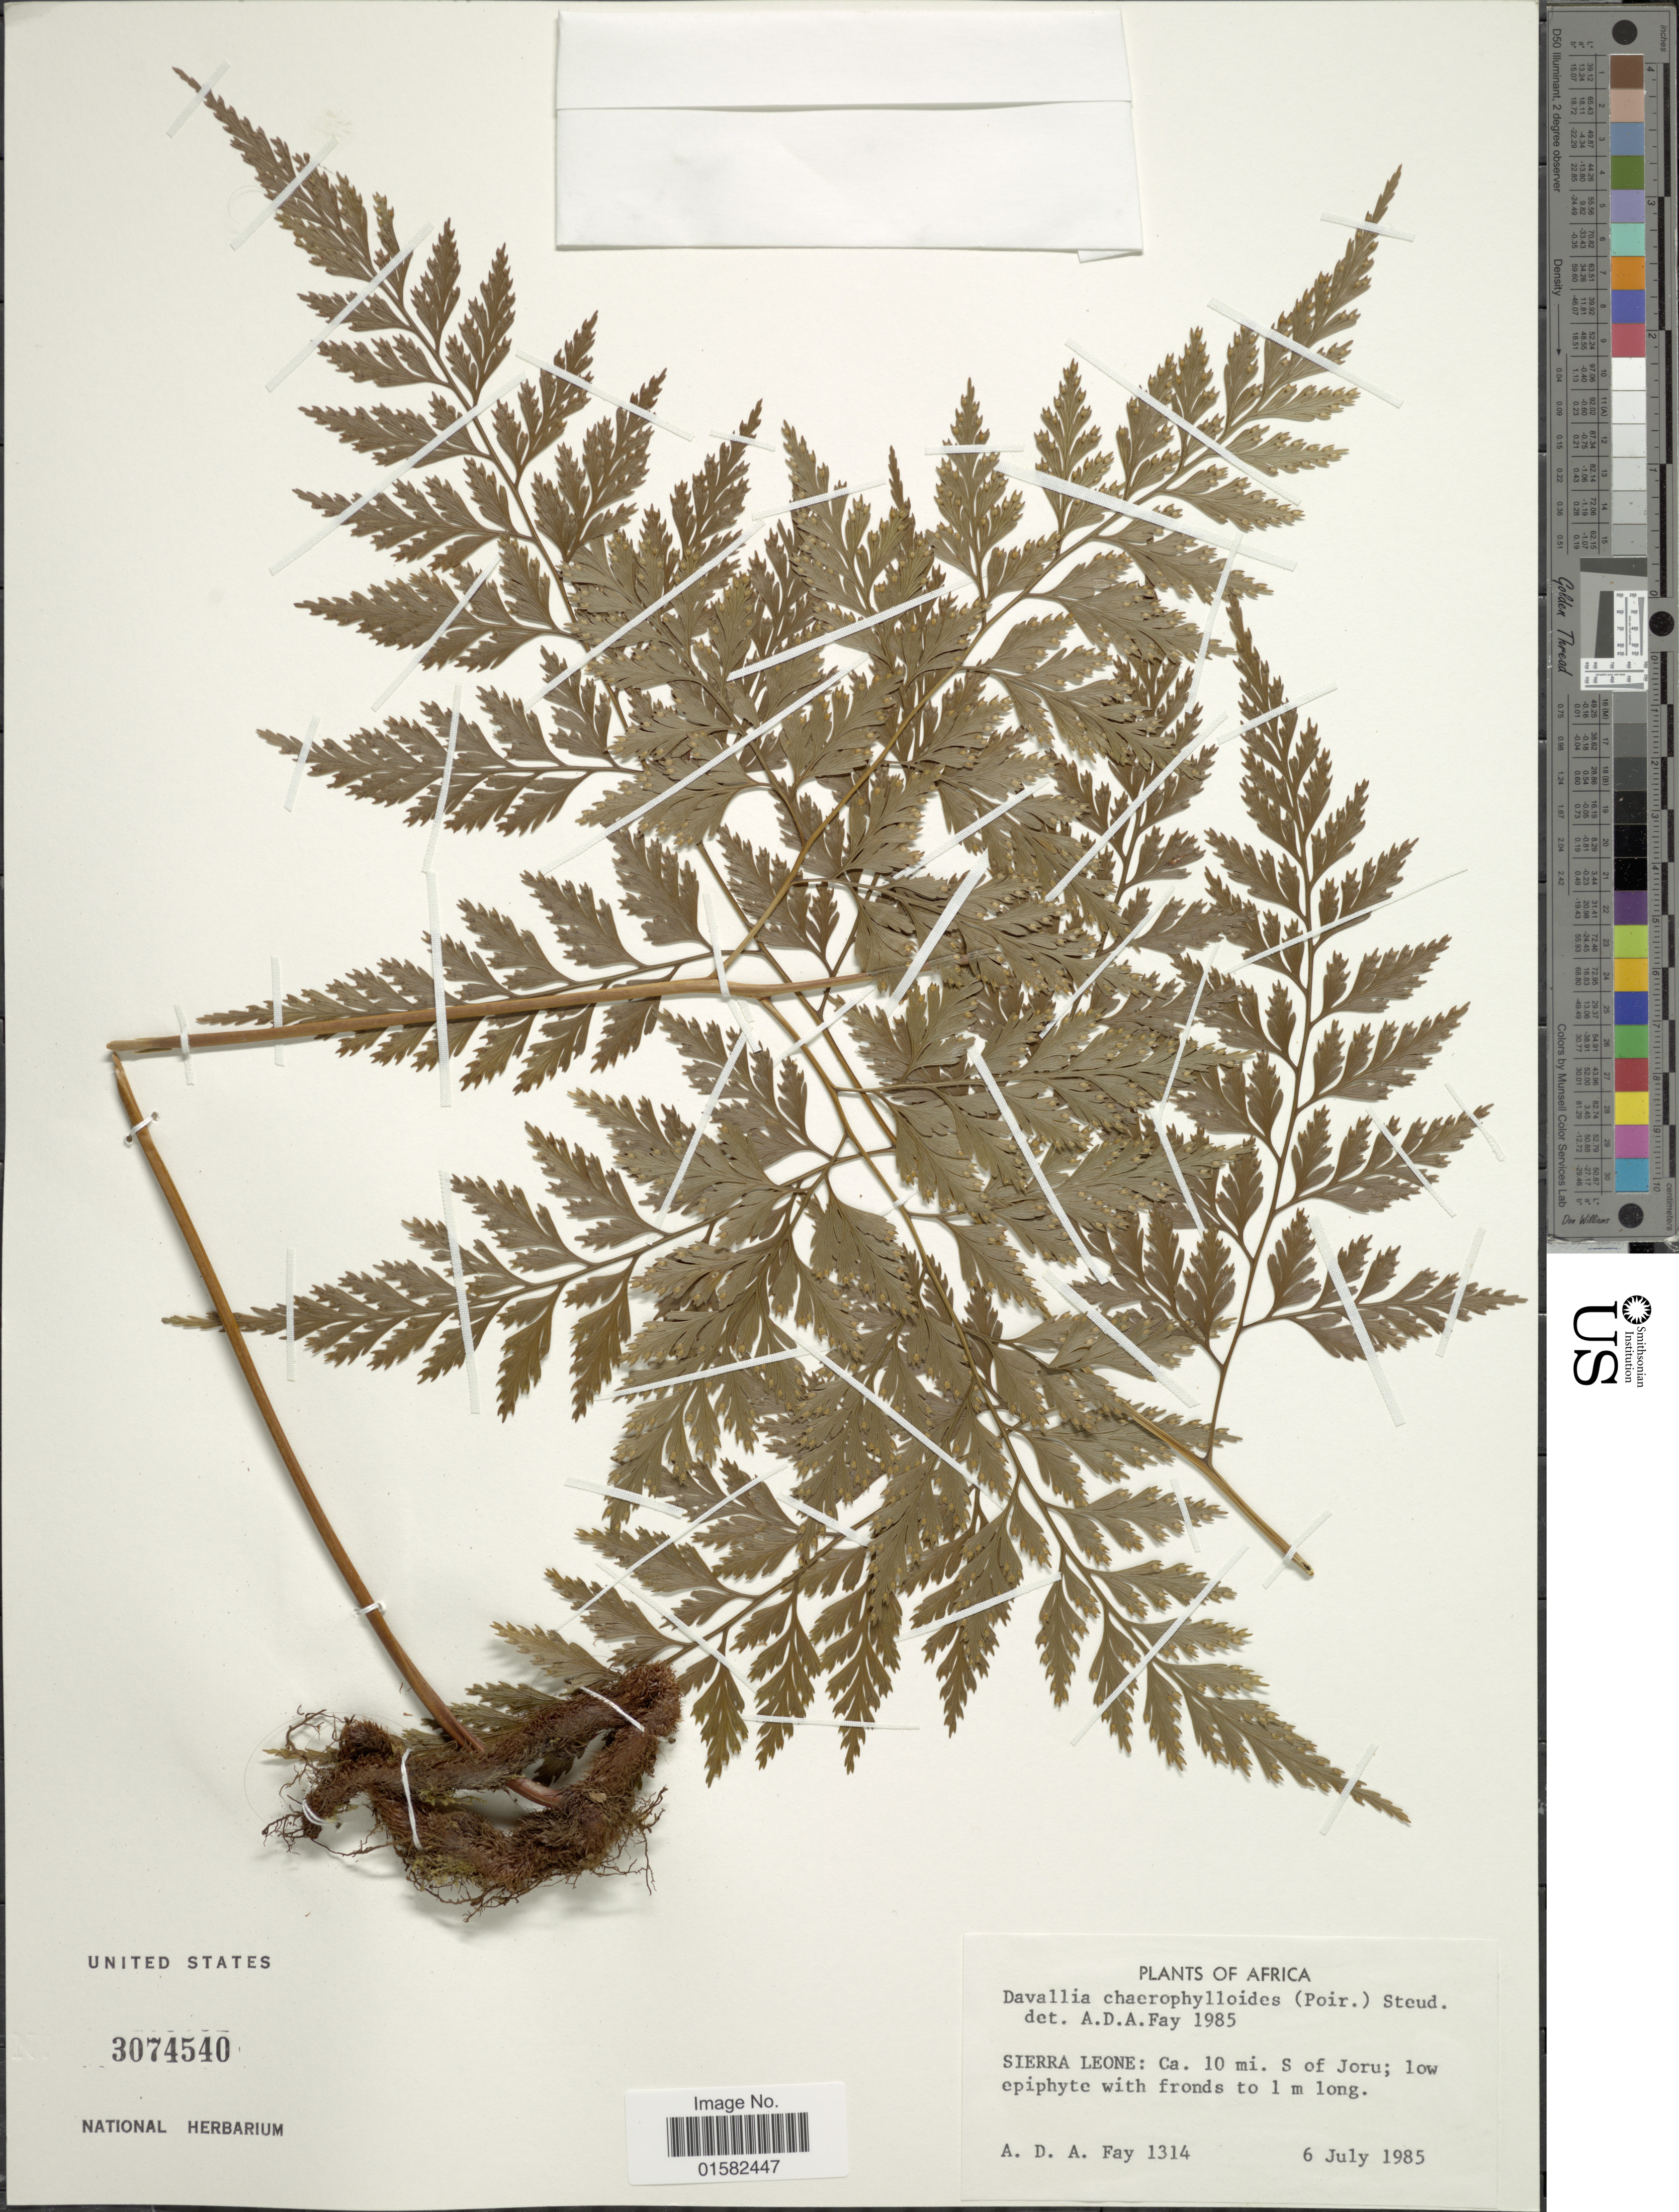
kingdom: Plantae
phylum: Tracheophyta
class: Polypodiopsida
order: Polypodiales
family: Davalliaceae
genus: Wibelia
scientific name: Wibelia chaerophylloides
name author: (Poir.) M. Kato & Tsutsumi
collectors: A. Fay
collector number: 1314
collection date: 1985-07-06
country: Sierra Leone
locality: Sierra Leone, ca 10 mi S of Joru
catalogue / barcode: US 3074540